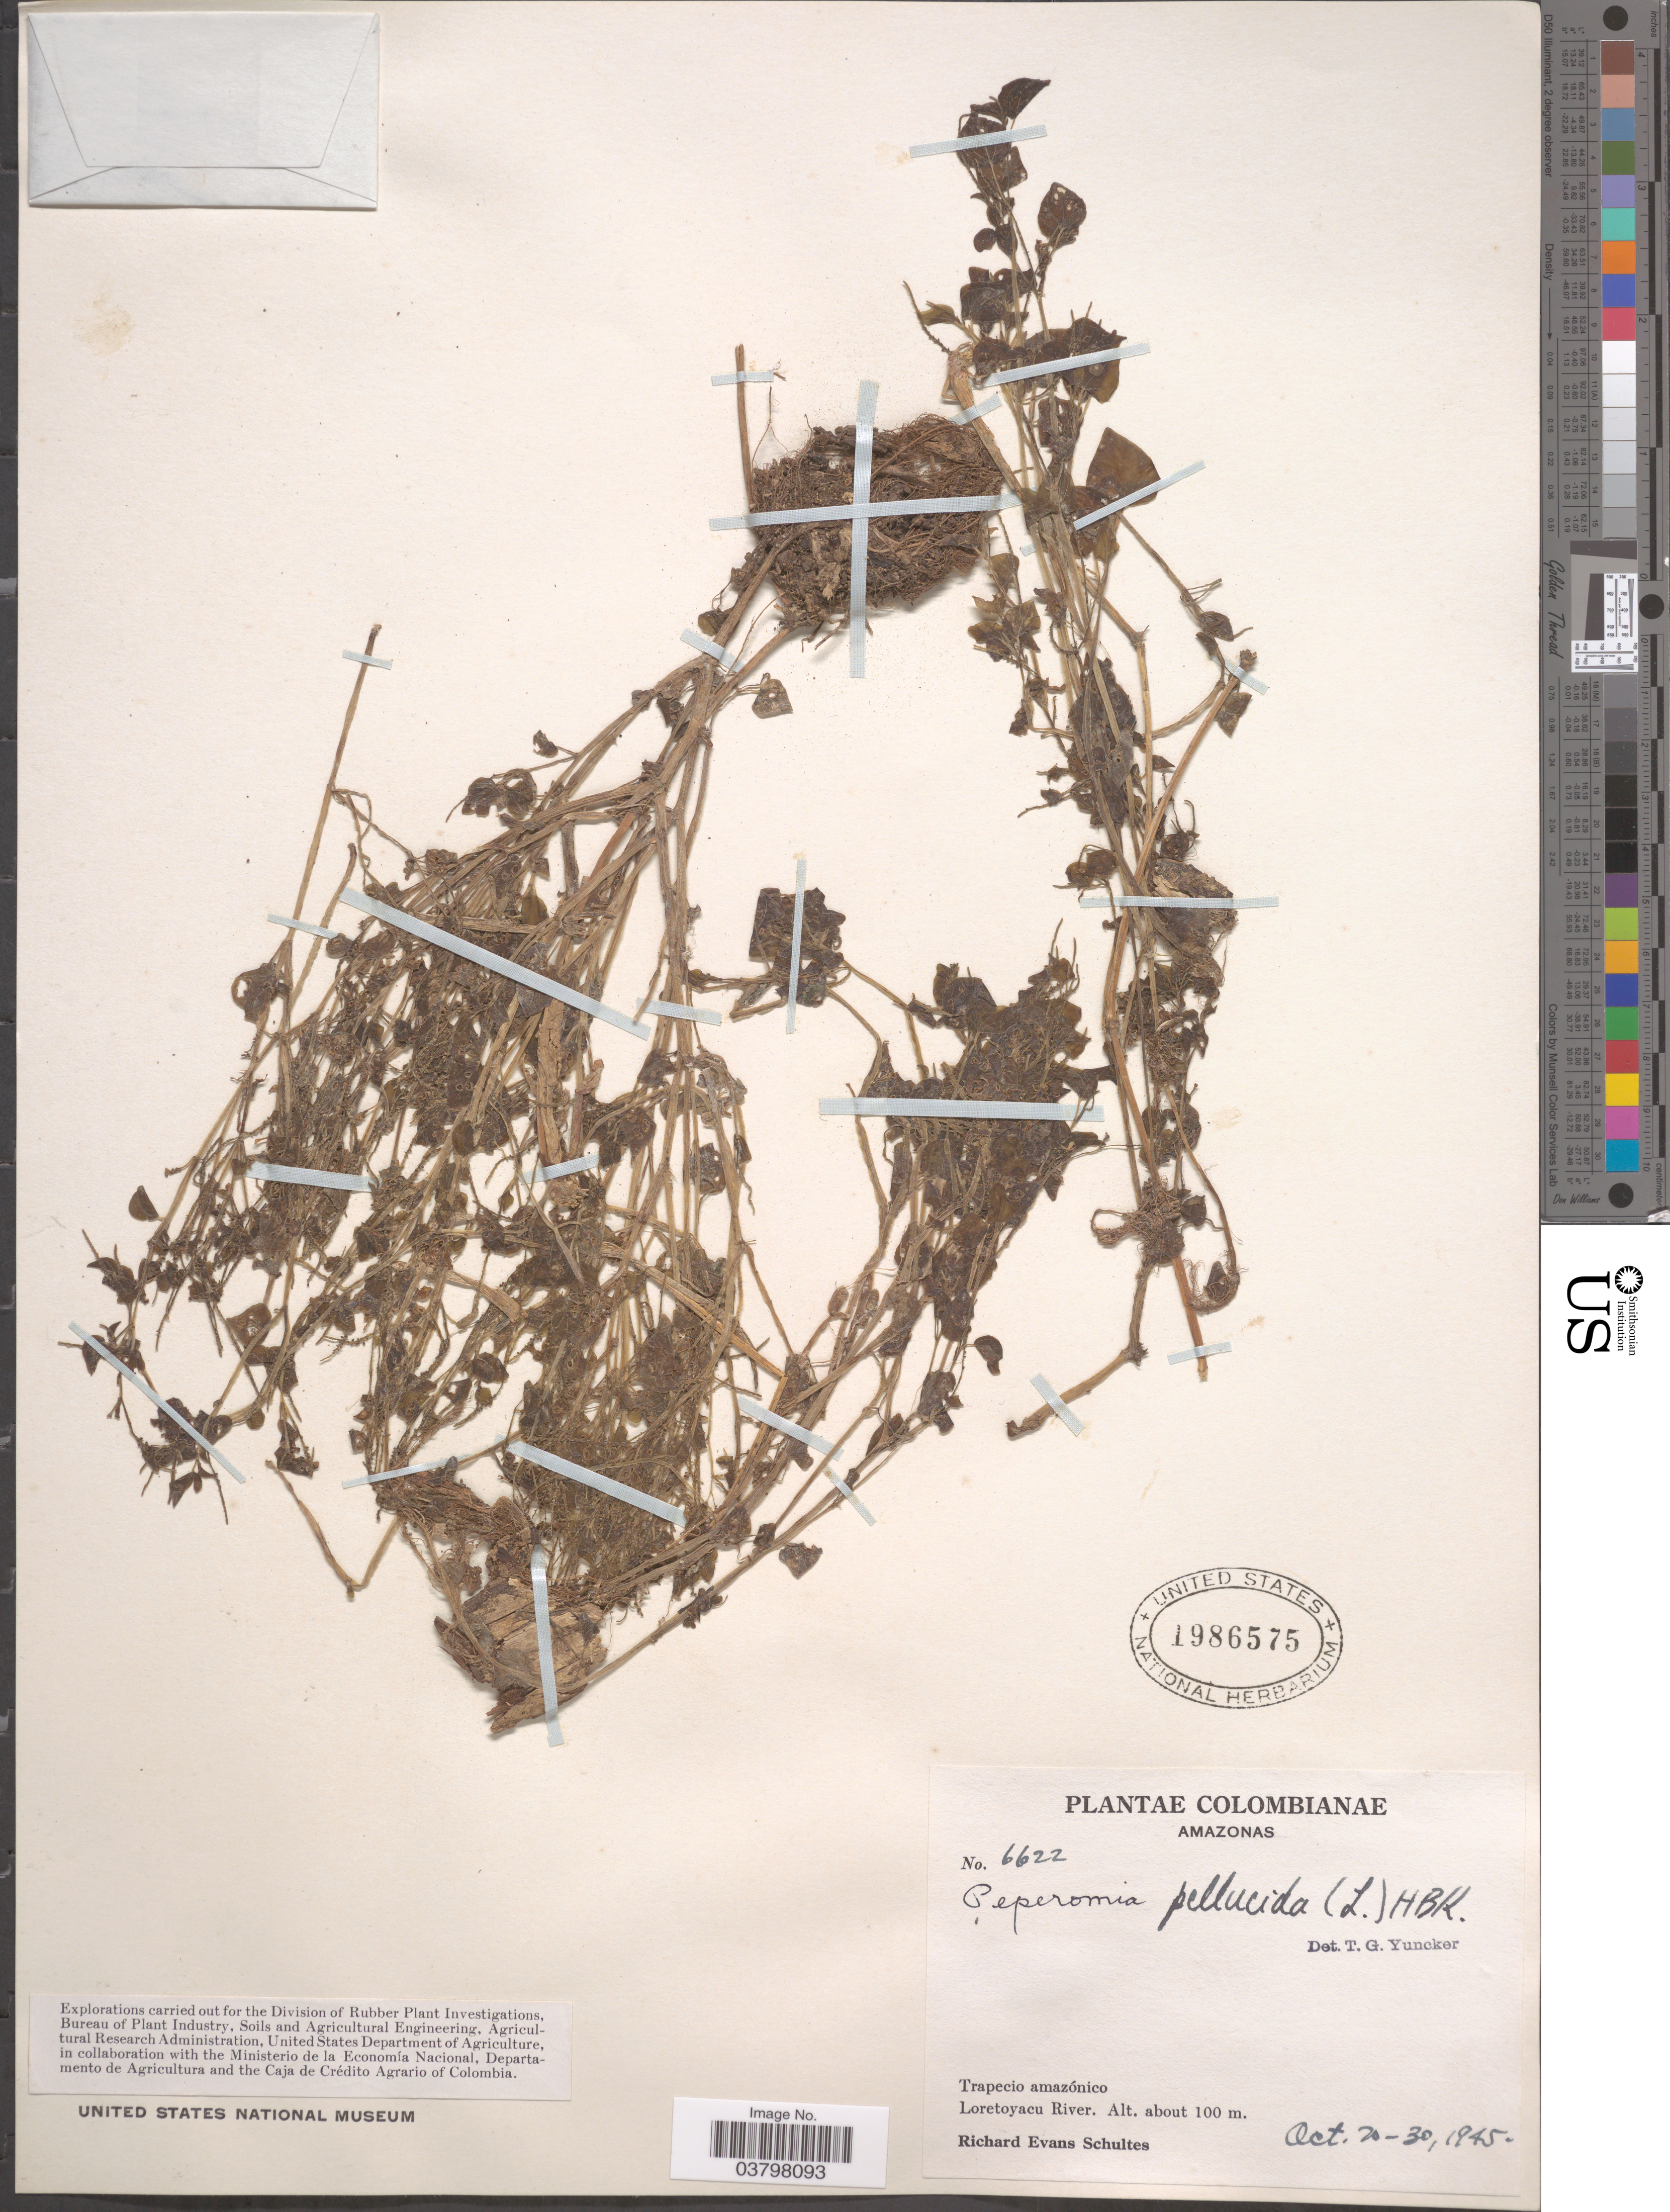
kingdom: Plantae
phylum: Tracheophyta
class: Magnoliopsida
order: Piperales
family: Piperaceae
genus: Peperomia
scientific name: Peperomia pellucida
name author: (L.) Kunth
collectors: R. E. Schultes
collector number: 6622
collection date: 1945-10-20/1945-10-30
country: Colombia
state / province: Amazônas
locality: Trapecio amazónico. Loretoyacu River.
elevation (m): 100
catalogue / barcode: US 1986575